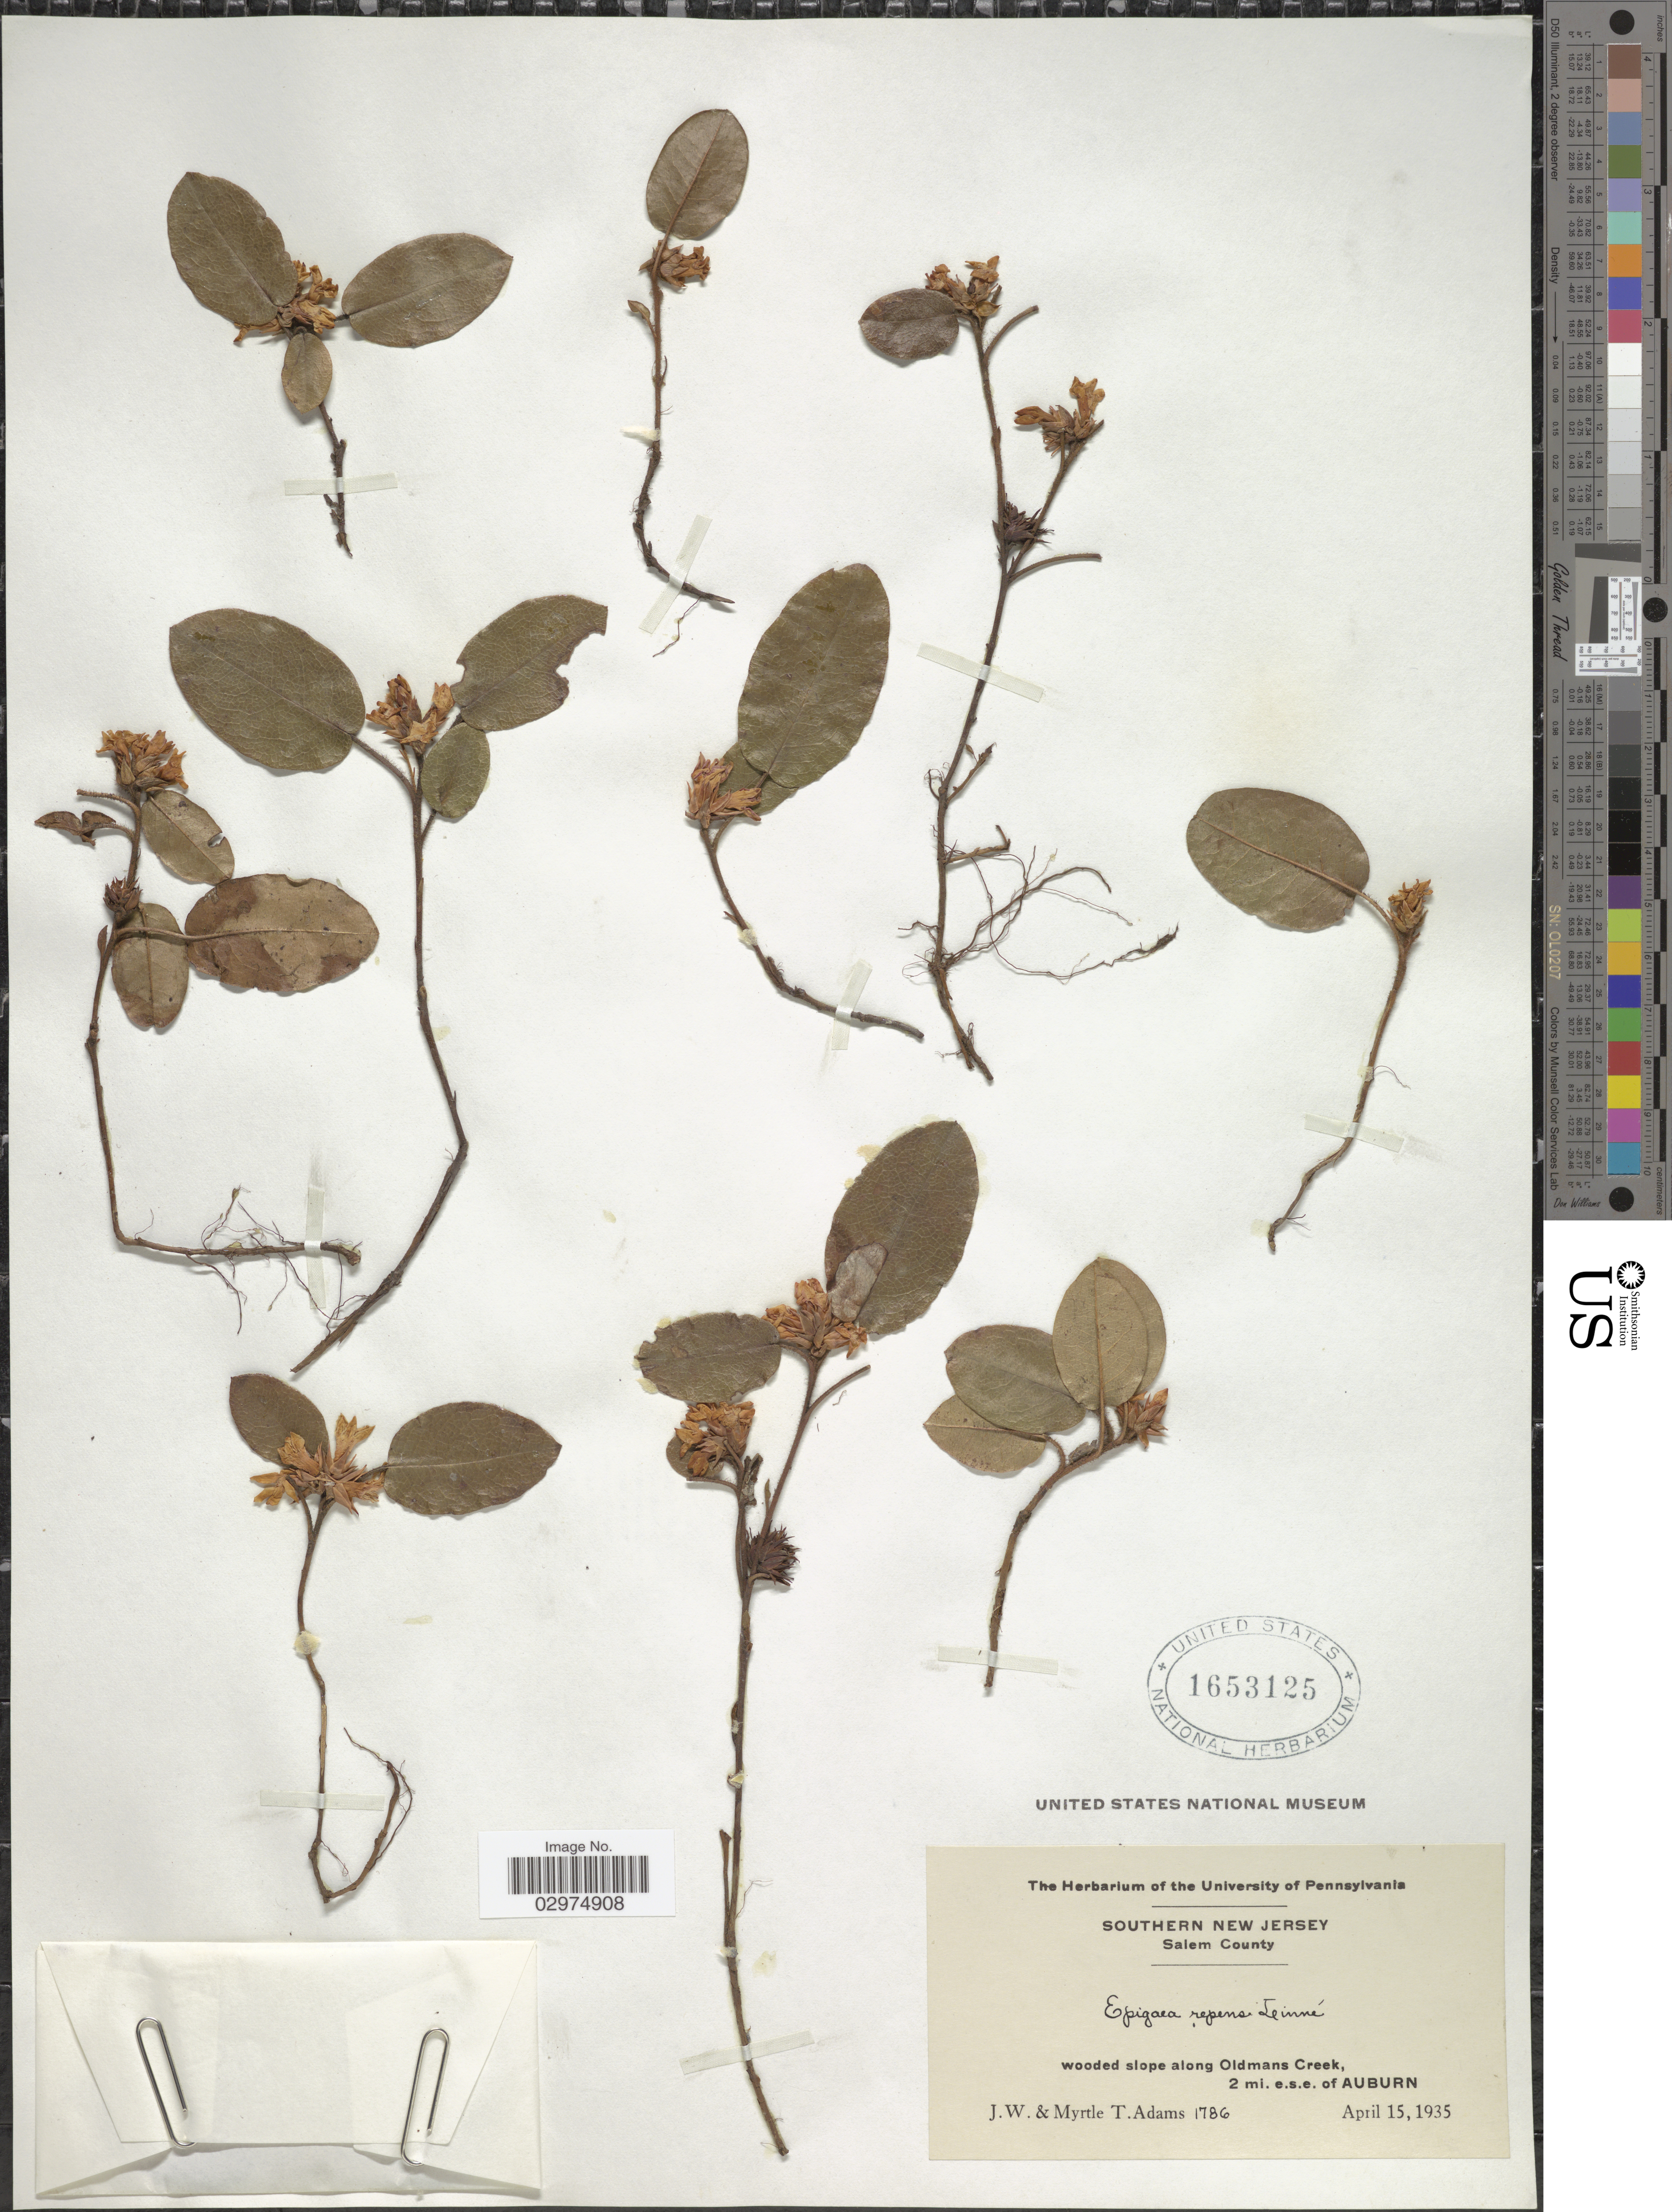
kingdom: Plantae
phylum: Tracheophyta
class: Magnoliopsida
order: Ericales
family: Ericaceae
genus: Epigaea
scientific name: Epigaea repens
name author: L.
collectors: J. Adams & M. T. Adams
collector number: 1786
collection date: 1935-04-15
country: United States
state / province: New Jersey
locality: Salem County, wooded slope along Oldmans Creek, 2 mi. e.s.e. of Auburn.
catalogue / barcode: US 1653125